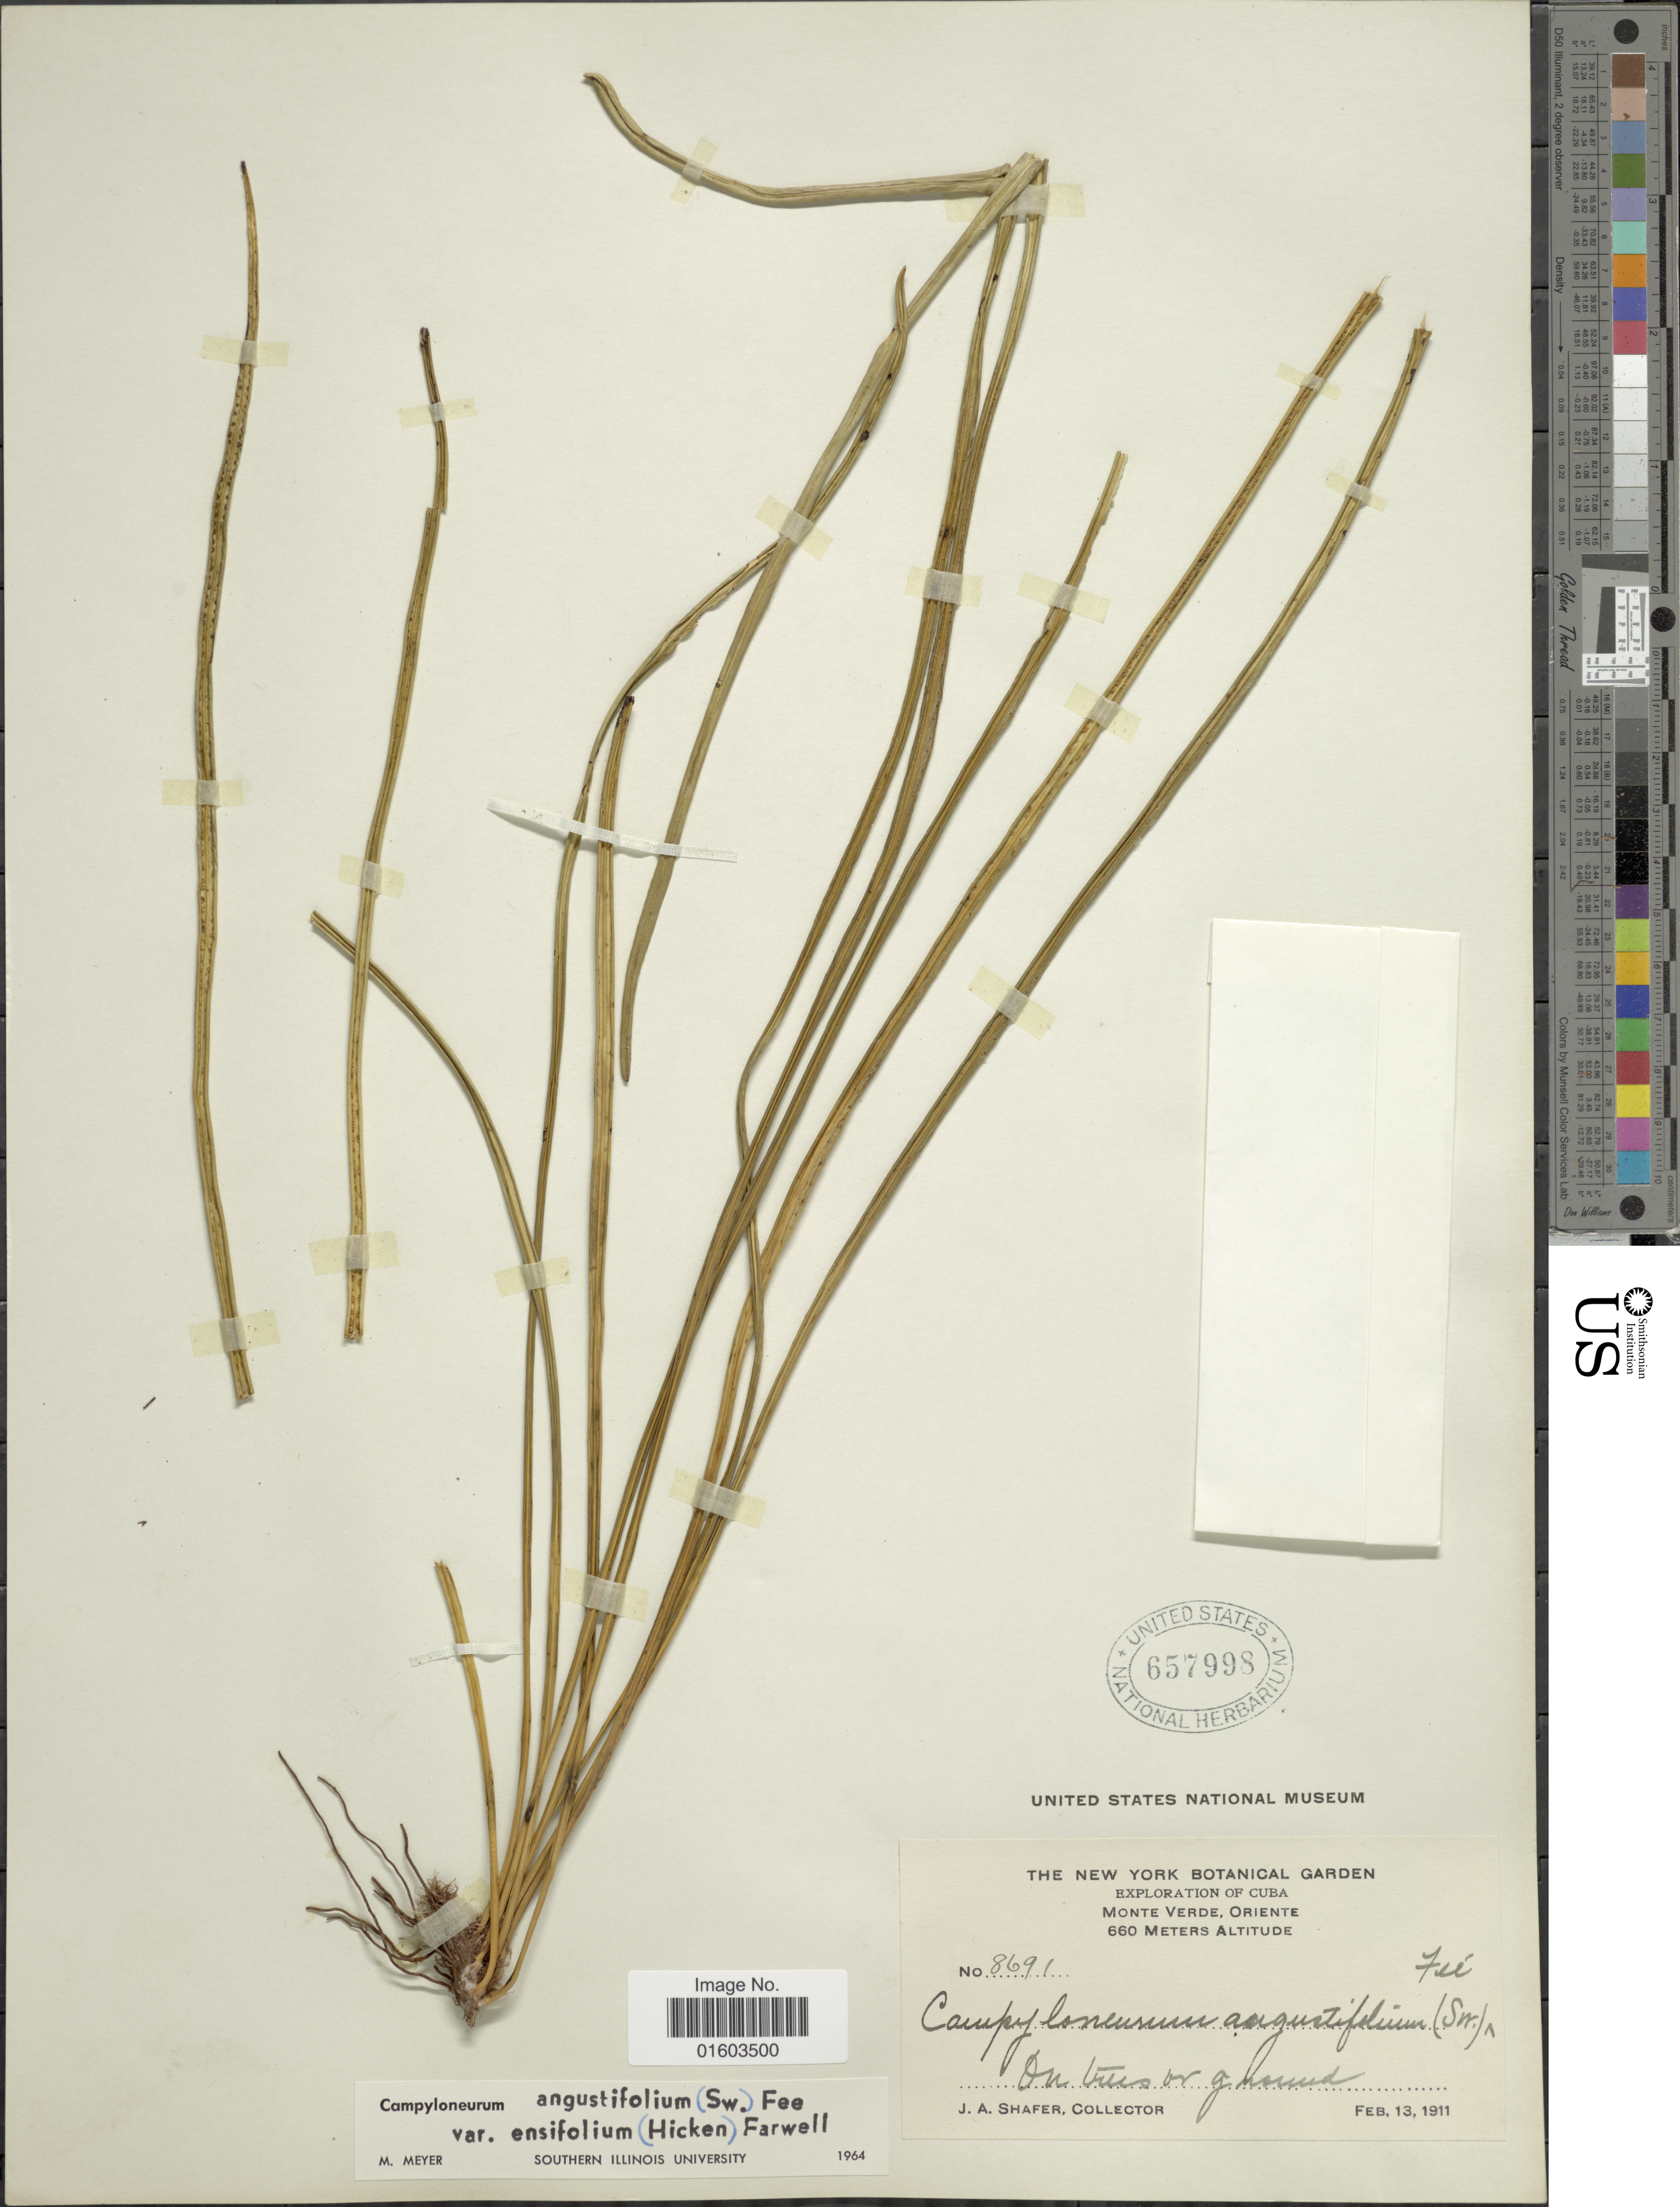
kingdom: Plantae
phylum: Tracheophyta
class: Polypodiopsida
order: Polypodiales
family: Polypodiaceae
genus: Campyloneurum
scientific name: Campyloneurum angustifolium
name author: (Sw.) Fée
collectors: J. A. Shafer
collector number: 8691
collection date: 1911-02-13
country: Cuba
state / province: Oriente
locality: Monte Verde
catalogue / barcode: US 657998